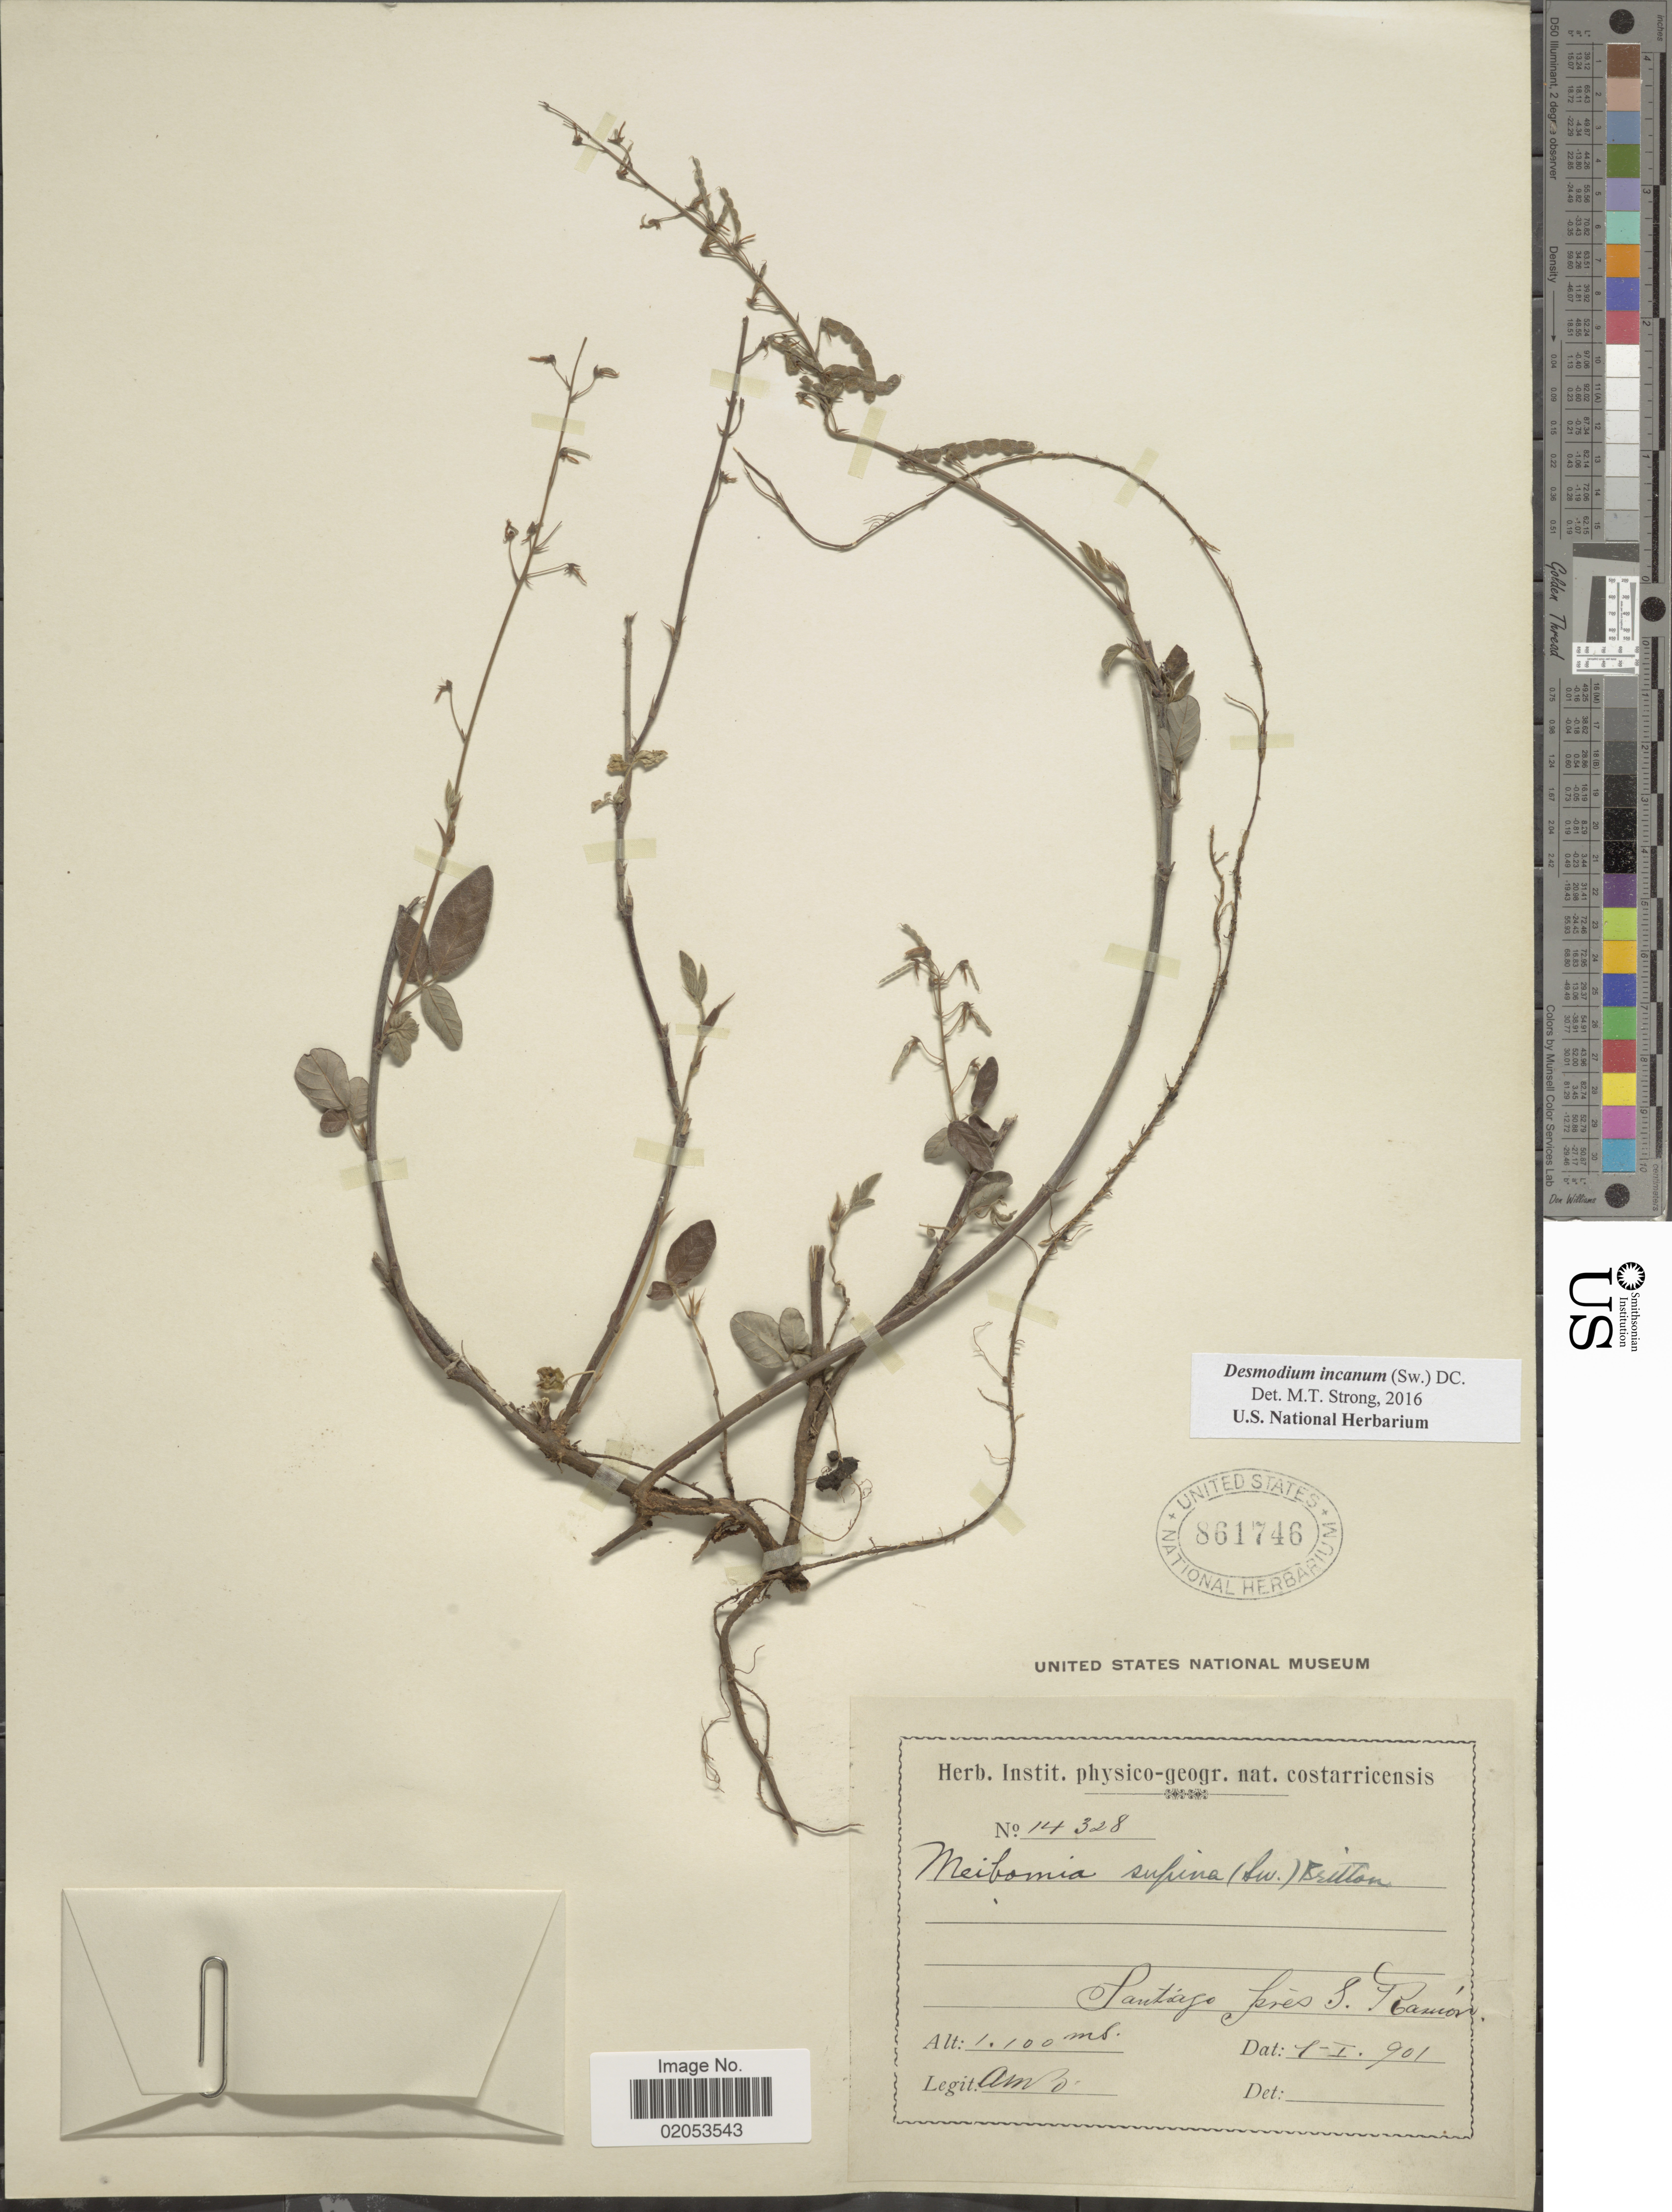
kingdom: Plantae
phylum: Tracheophyta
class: Magnoliopsida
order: Fabales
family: Fabaceae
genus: Desmodium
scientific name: Desmodium incanum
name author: (Sw.) DC.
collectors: A. Brenes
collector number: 14328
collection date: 1901-01-01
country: Costa Rica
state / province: Alajuela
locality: Santiago pres S. Ramón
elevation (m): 1100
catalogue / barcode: US 861746